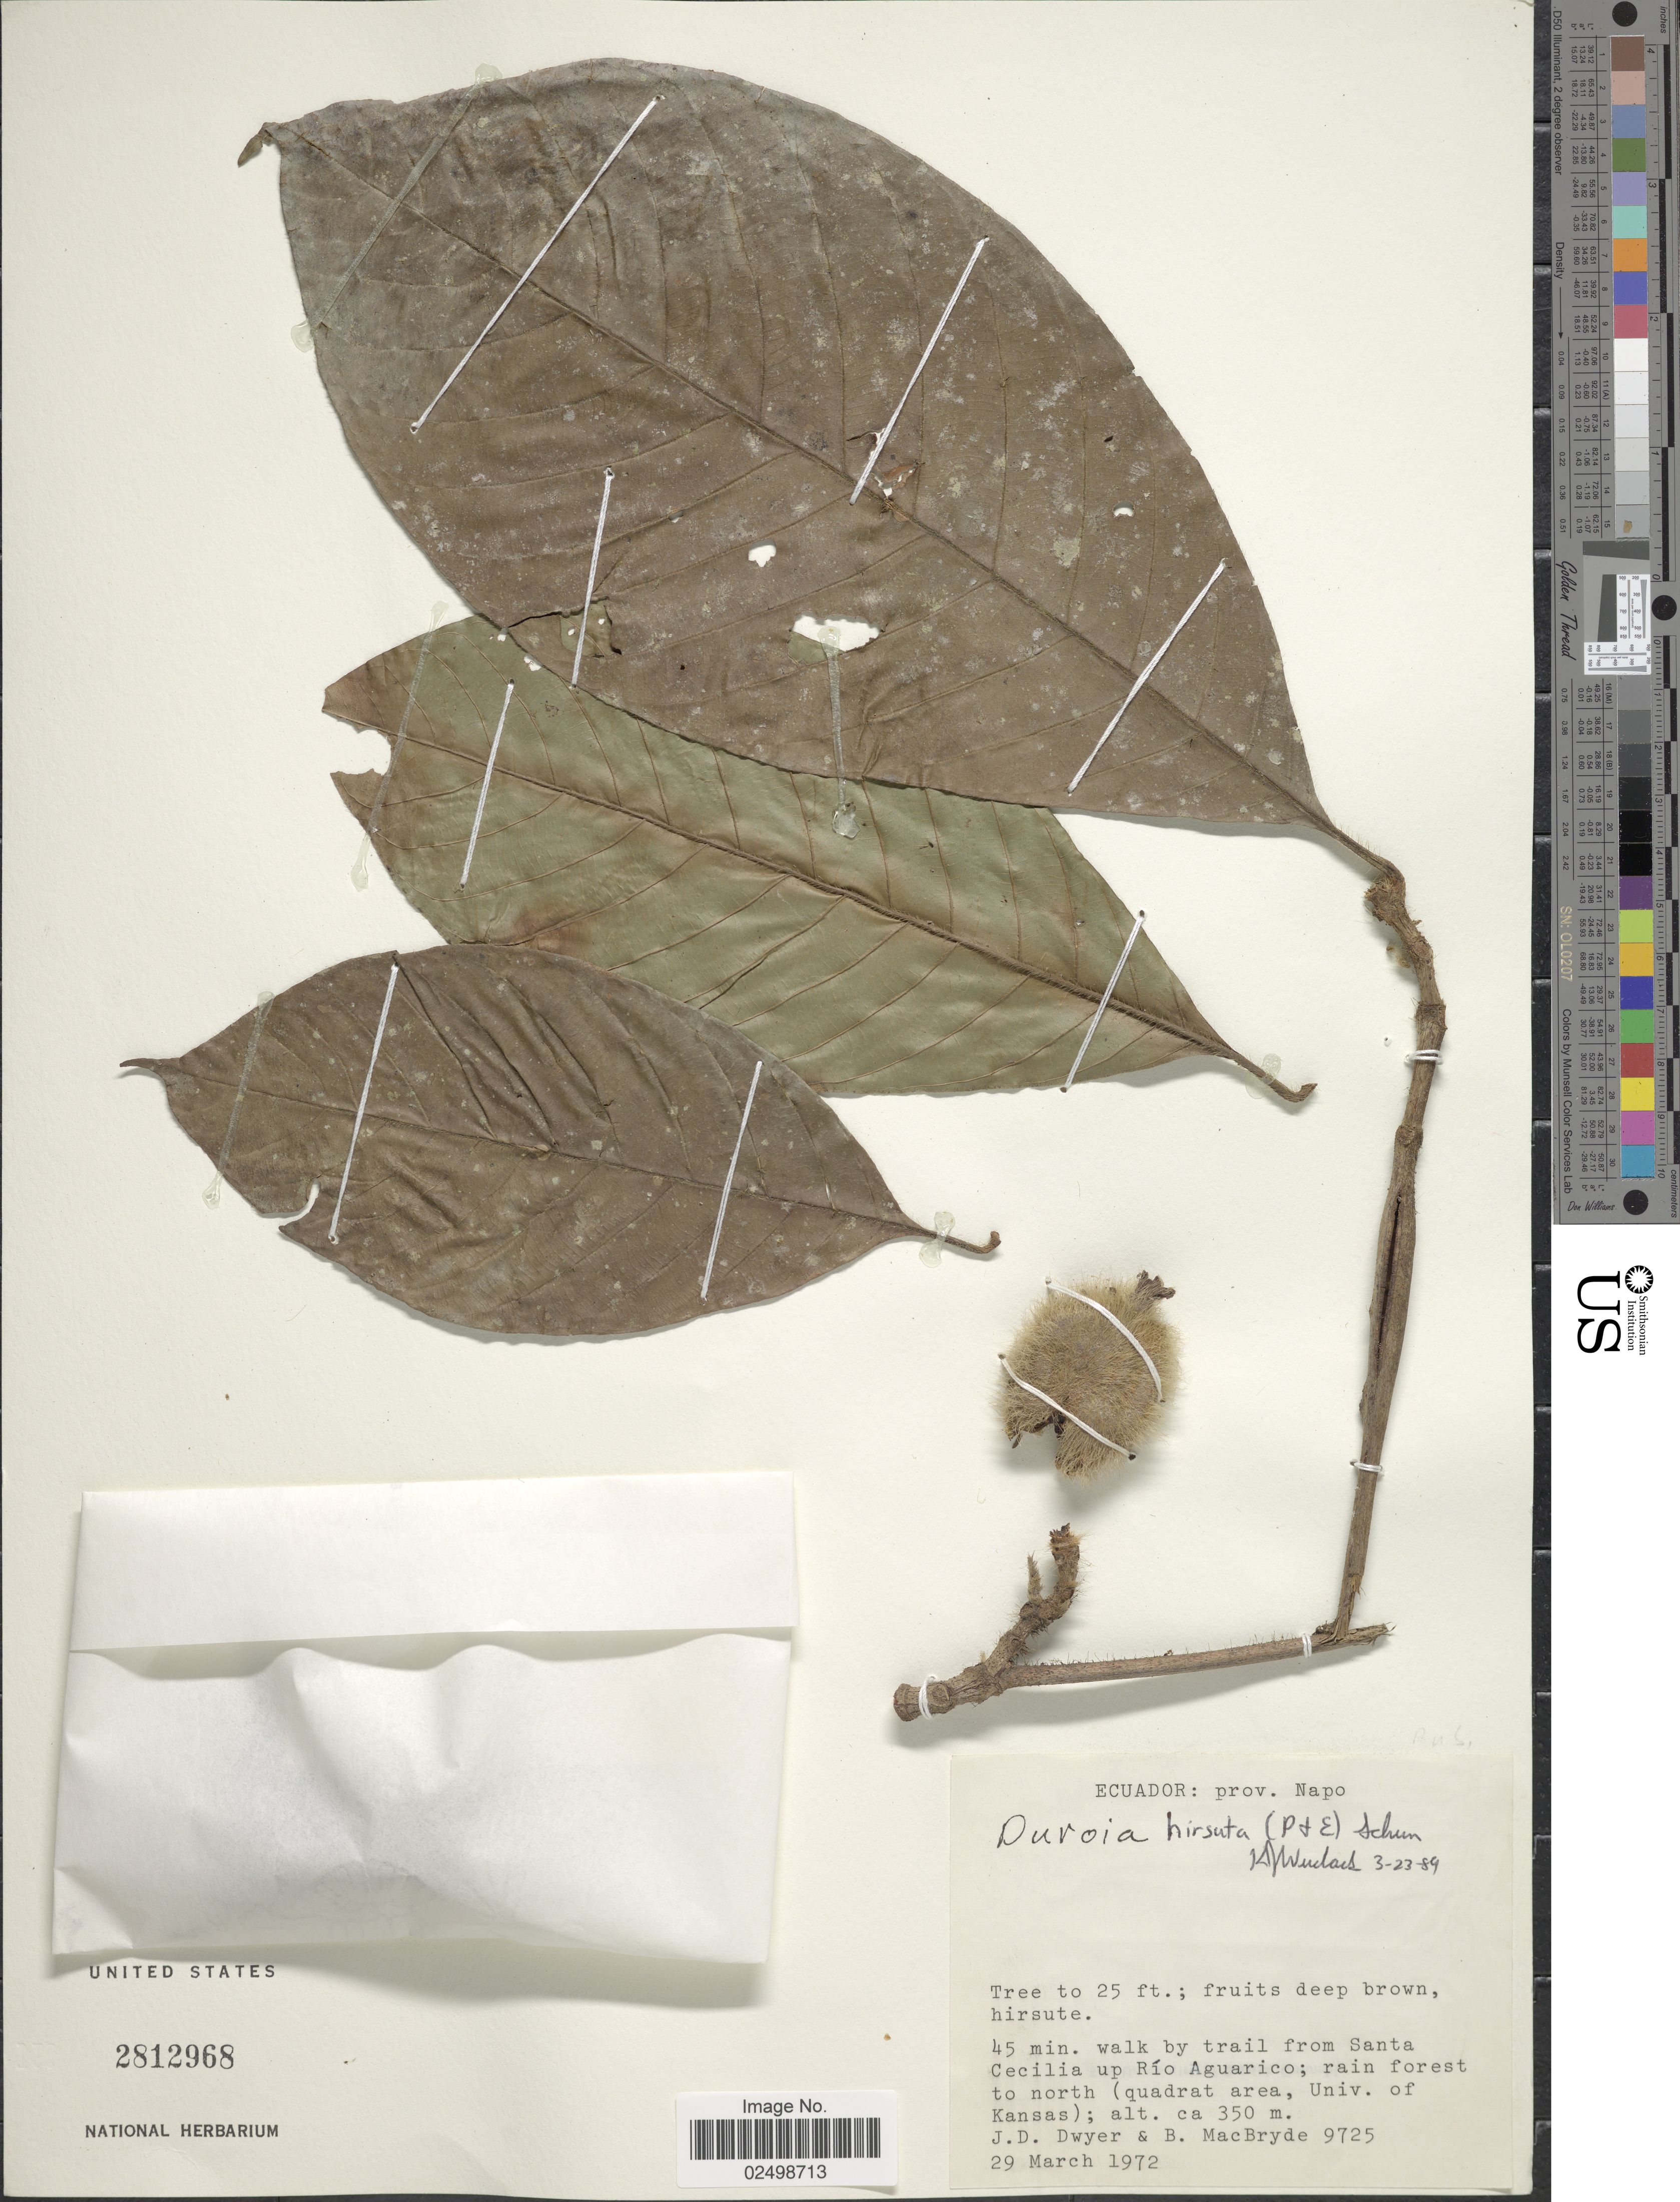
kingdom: Plantae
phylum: Tracheophyta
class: Magnoliopsida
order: Gentianales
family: Rubiaceae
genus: Duroia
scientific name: Duroia hirsuta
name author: (Poepp.) K. Schum.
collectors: J. D. Dwyer & B. MacBryde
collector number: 9725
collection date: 1972-03-29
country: Ecuador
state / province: Napo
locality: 45 min. walk by trail from Santa Cecilia up Rio Aguarico; rain forest to north (quadrat area, Univ. of Kansas).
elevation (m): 350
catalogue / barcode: US 2812968